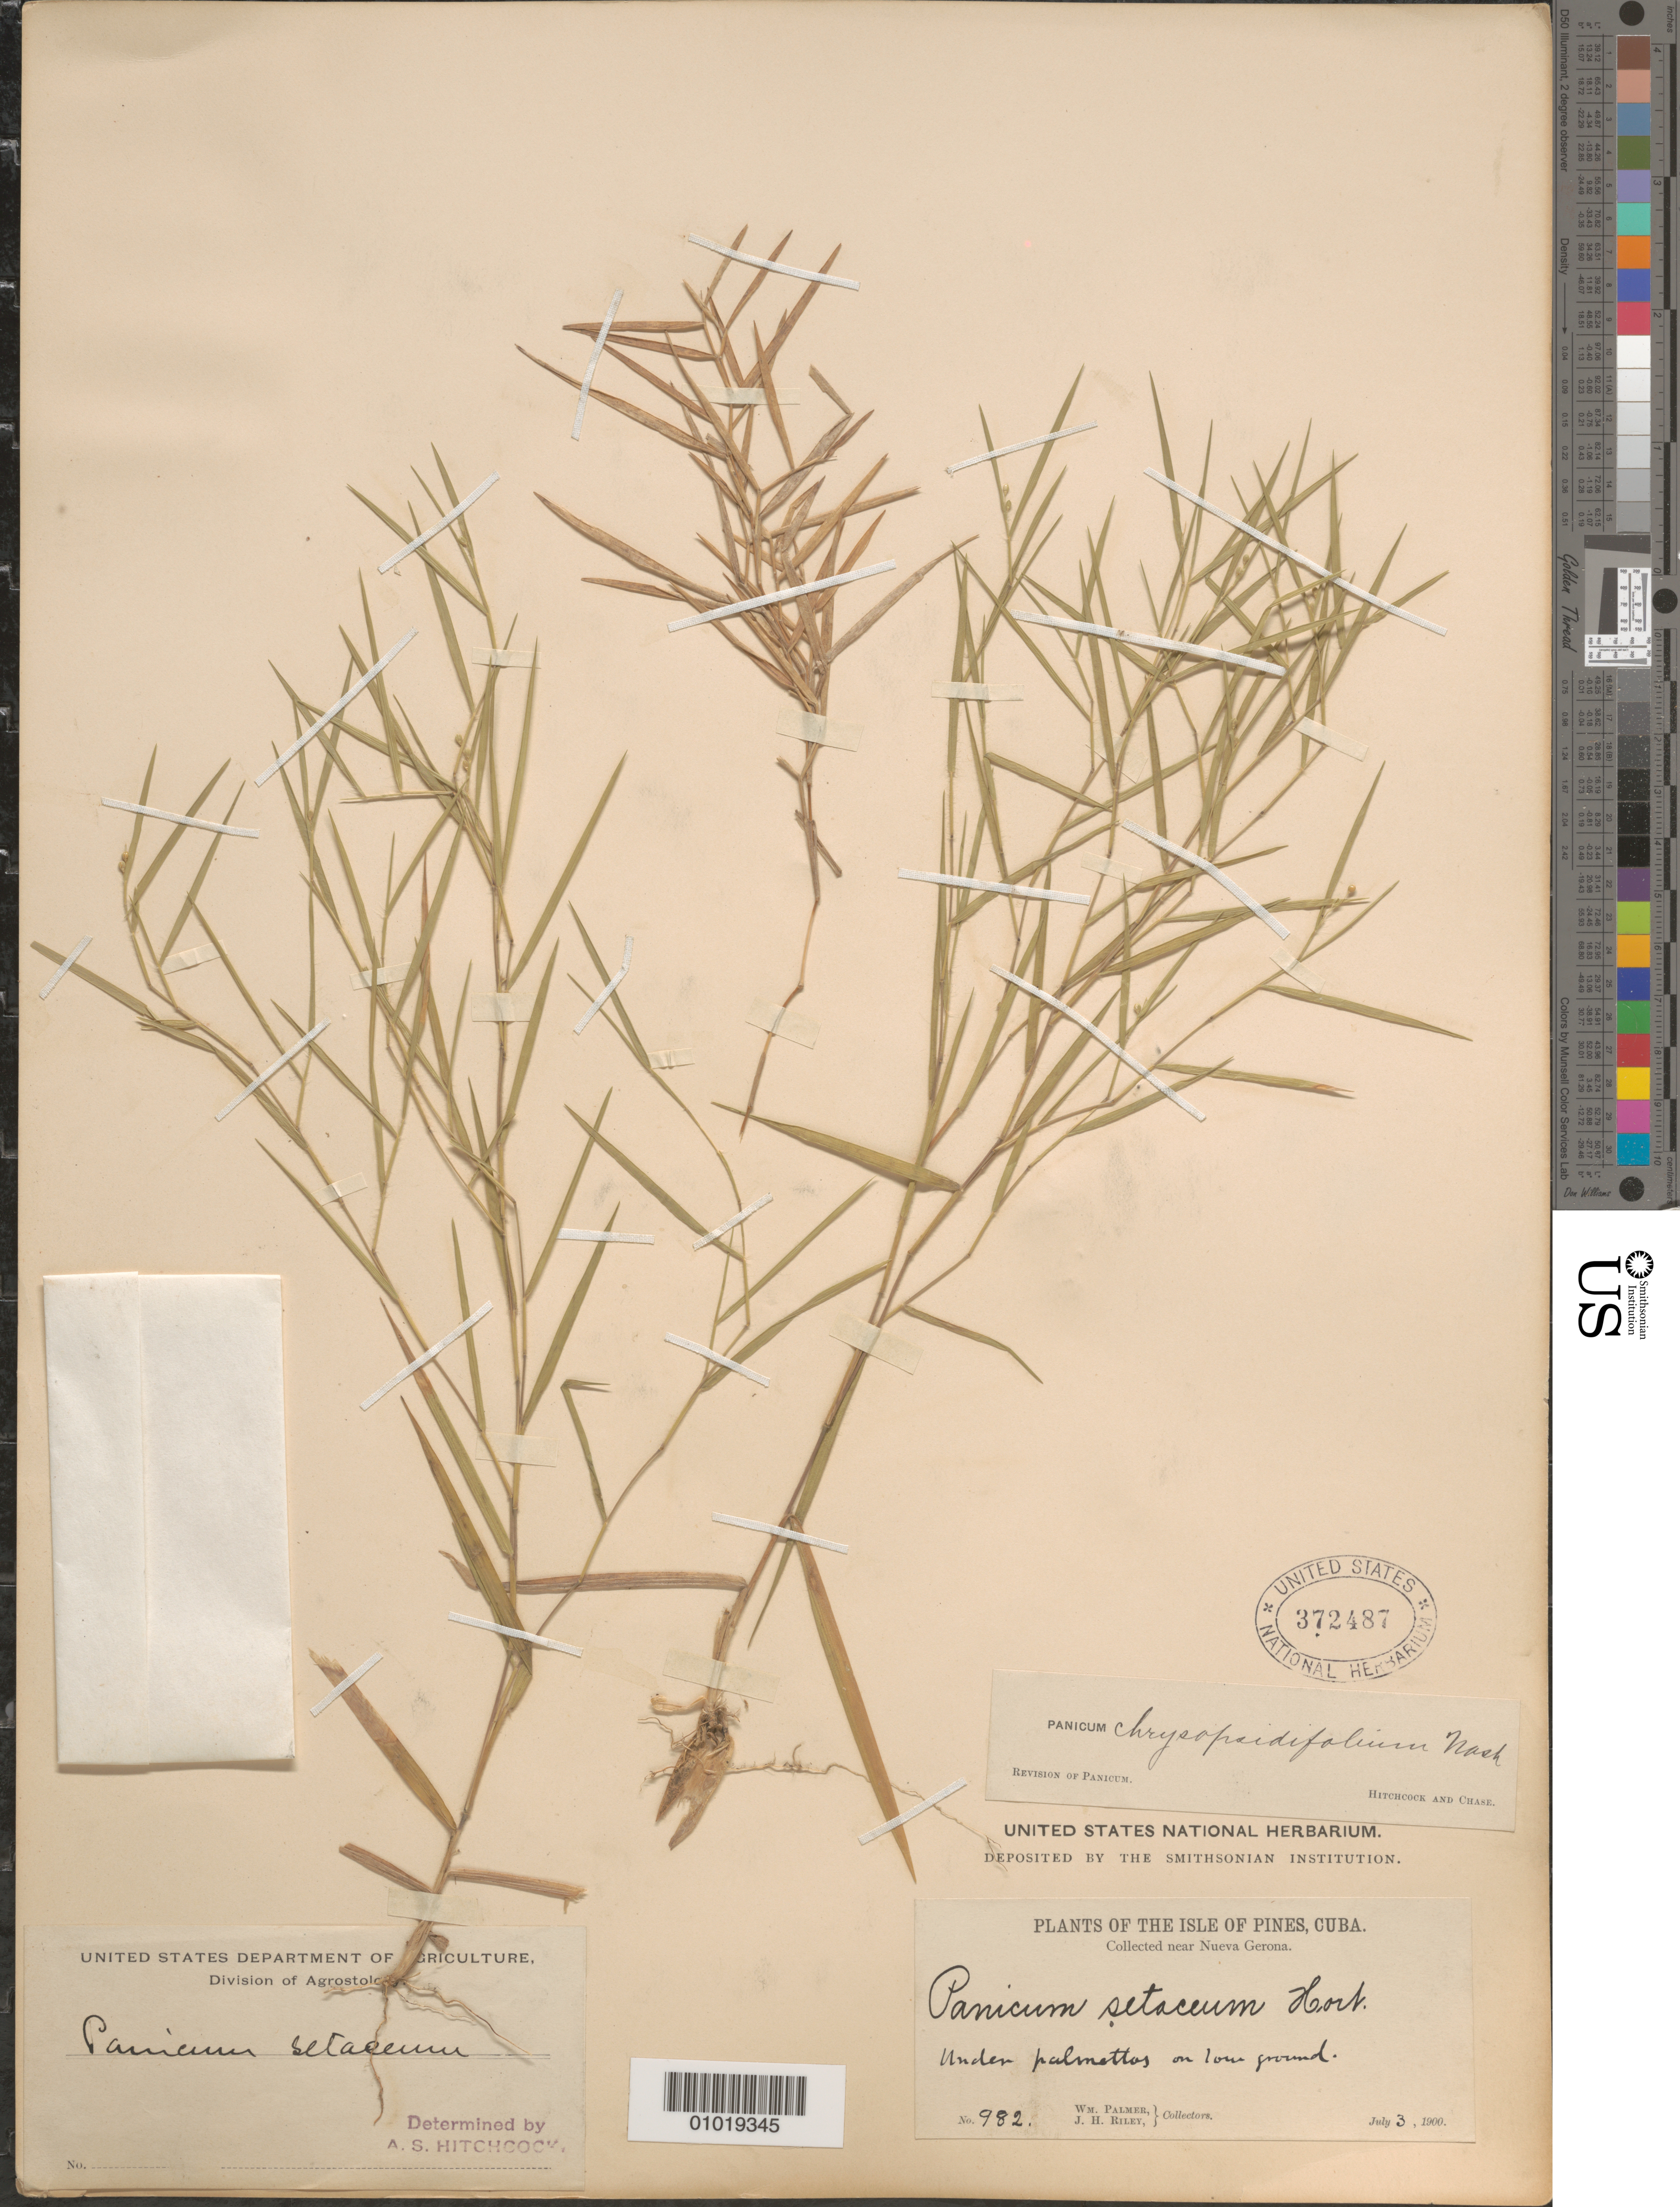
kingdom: Plantae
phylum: Tracheophyta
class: Liliopsida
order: Poales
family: Poaceae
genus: Panicum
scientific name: Panicum chrysopsidifolium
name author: Nash ex Small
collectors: W. Palmer & J. H. Riley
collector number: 982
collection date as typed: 03 Jul 1900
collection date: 1900-07-03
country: Cuba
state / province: Isla de la Juventud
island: Isla de la Juventud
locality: [Isle of Pines], Near Neva Gerona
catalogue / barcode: US 372487